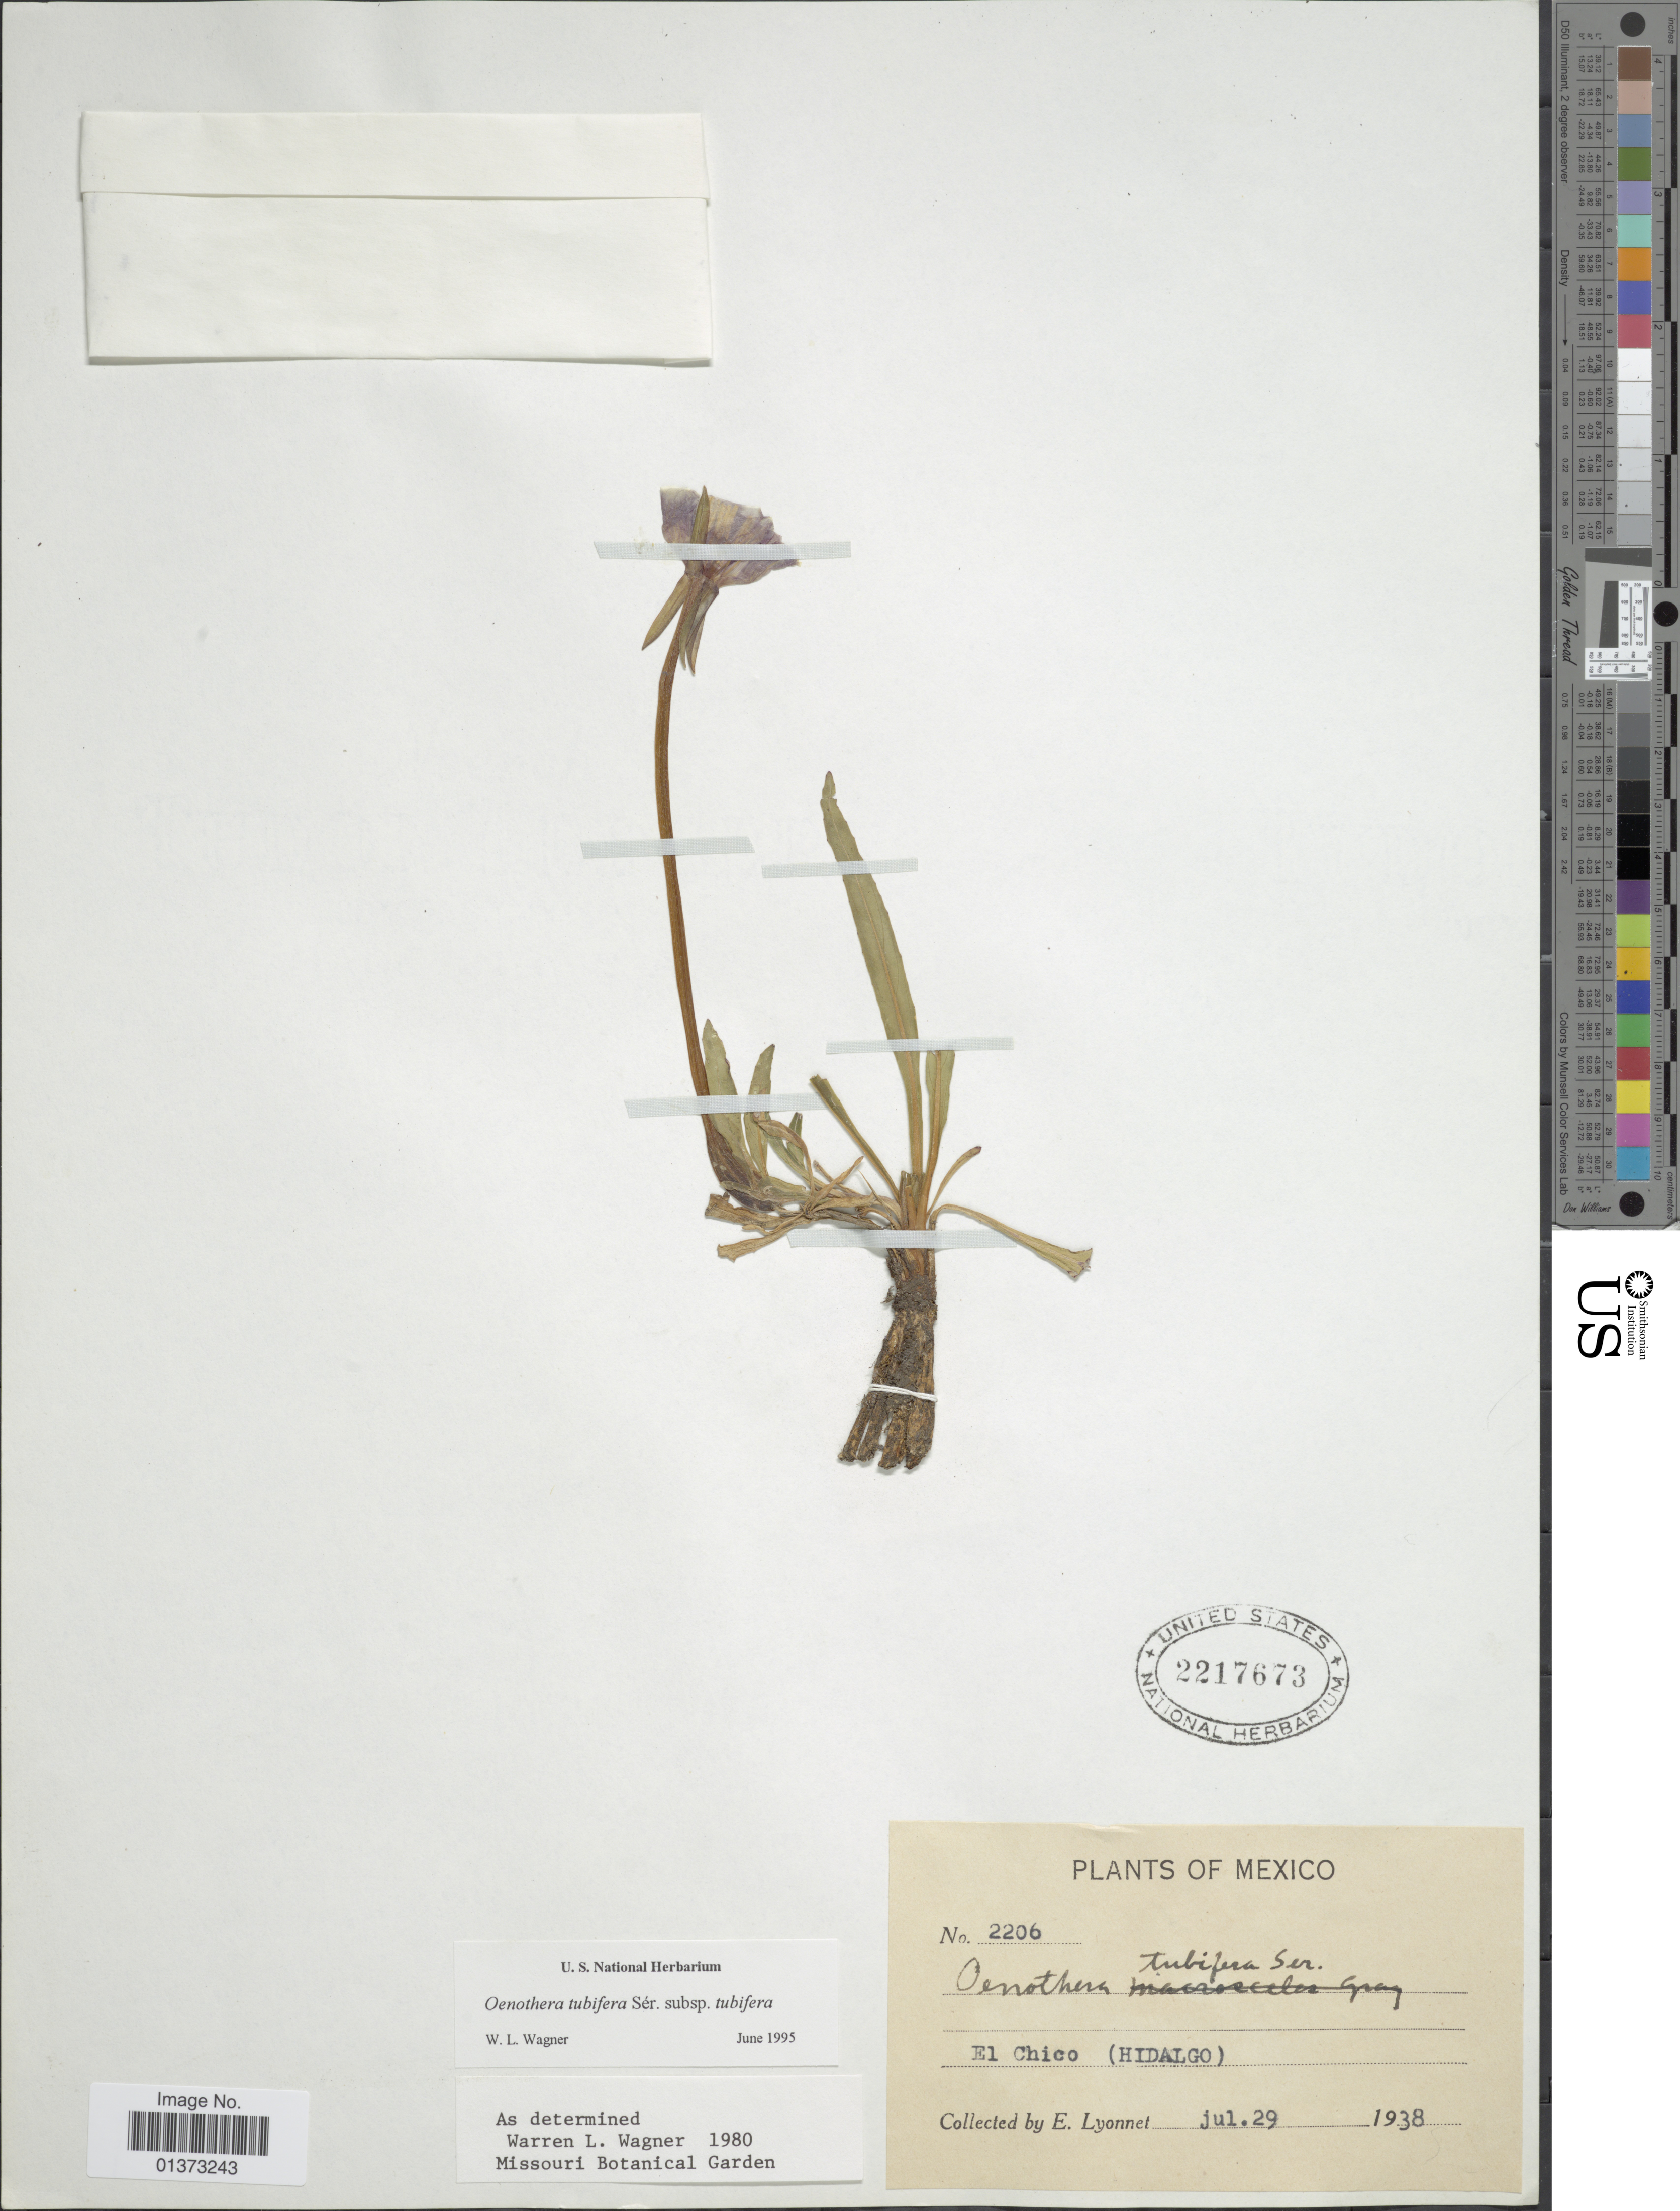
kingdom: Plantae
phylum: Tracheophyta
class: Magnoliopsida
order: Myrtales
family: Onagraceae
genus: Oenothera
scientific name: Oenothera tubifera subsp. tubifera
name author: Ser.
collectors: E. Lyonnet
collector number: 2206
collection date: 1938-07-29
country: Mexico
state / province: Hidalgo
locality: El Chico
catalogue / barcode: US 2217673